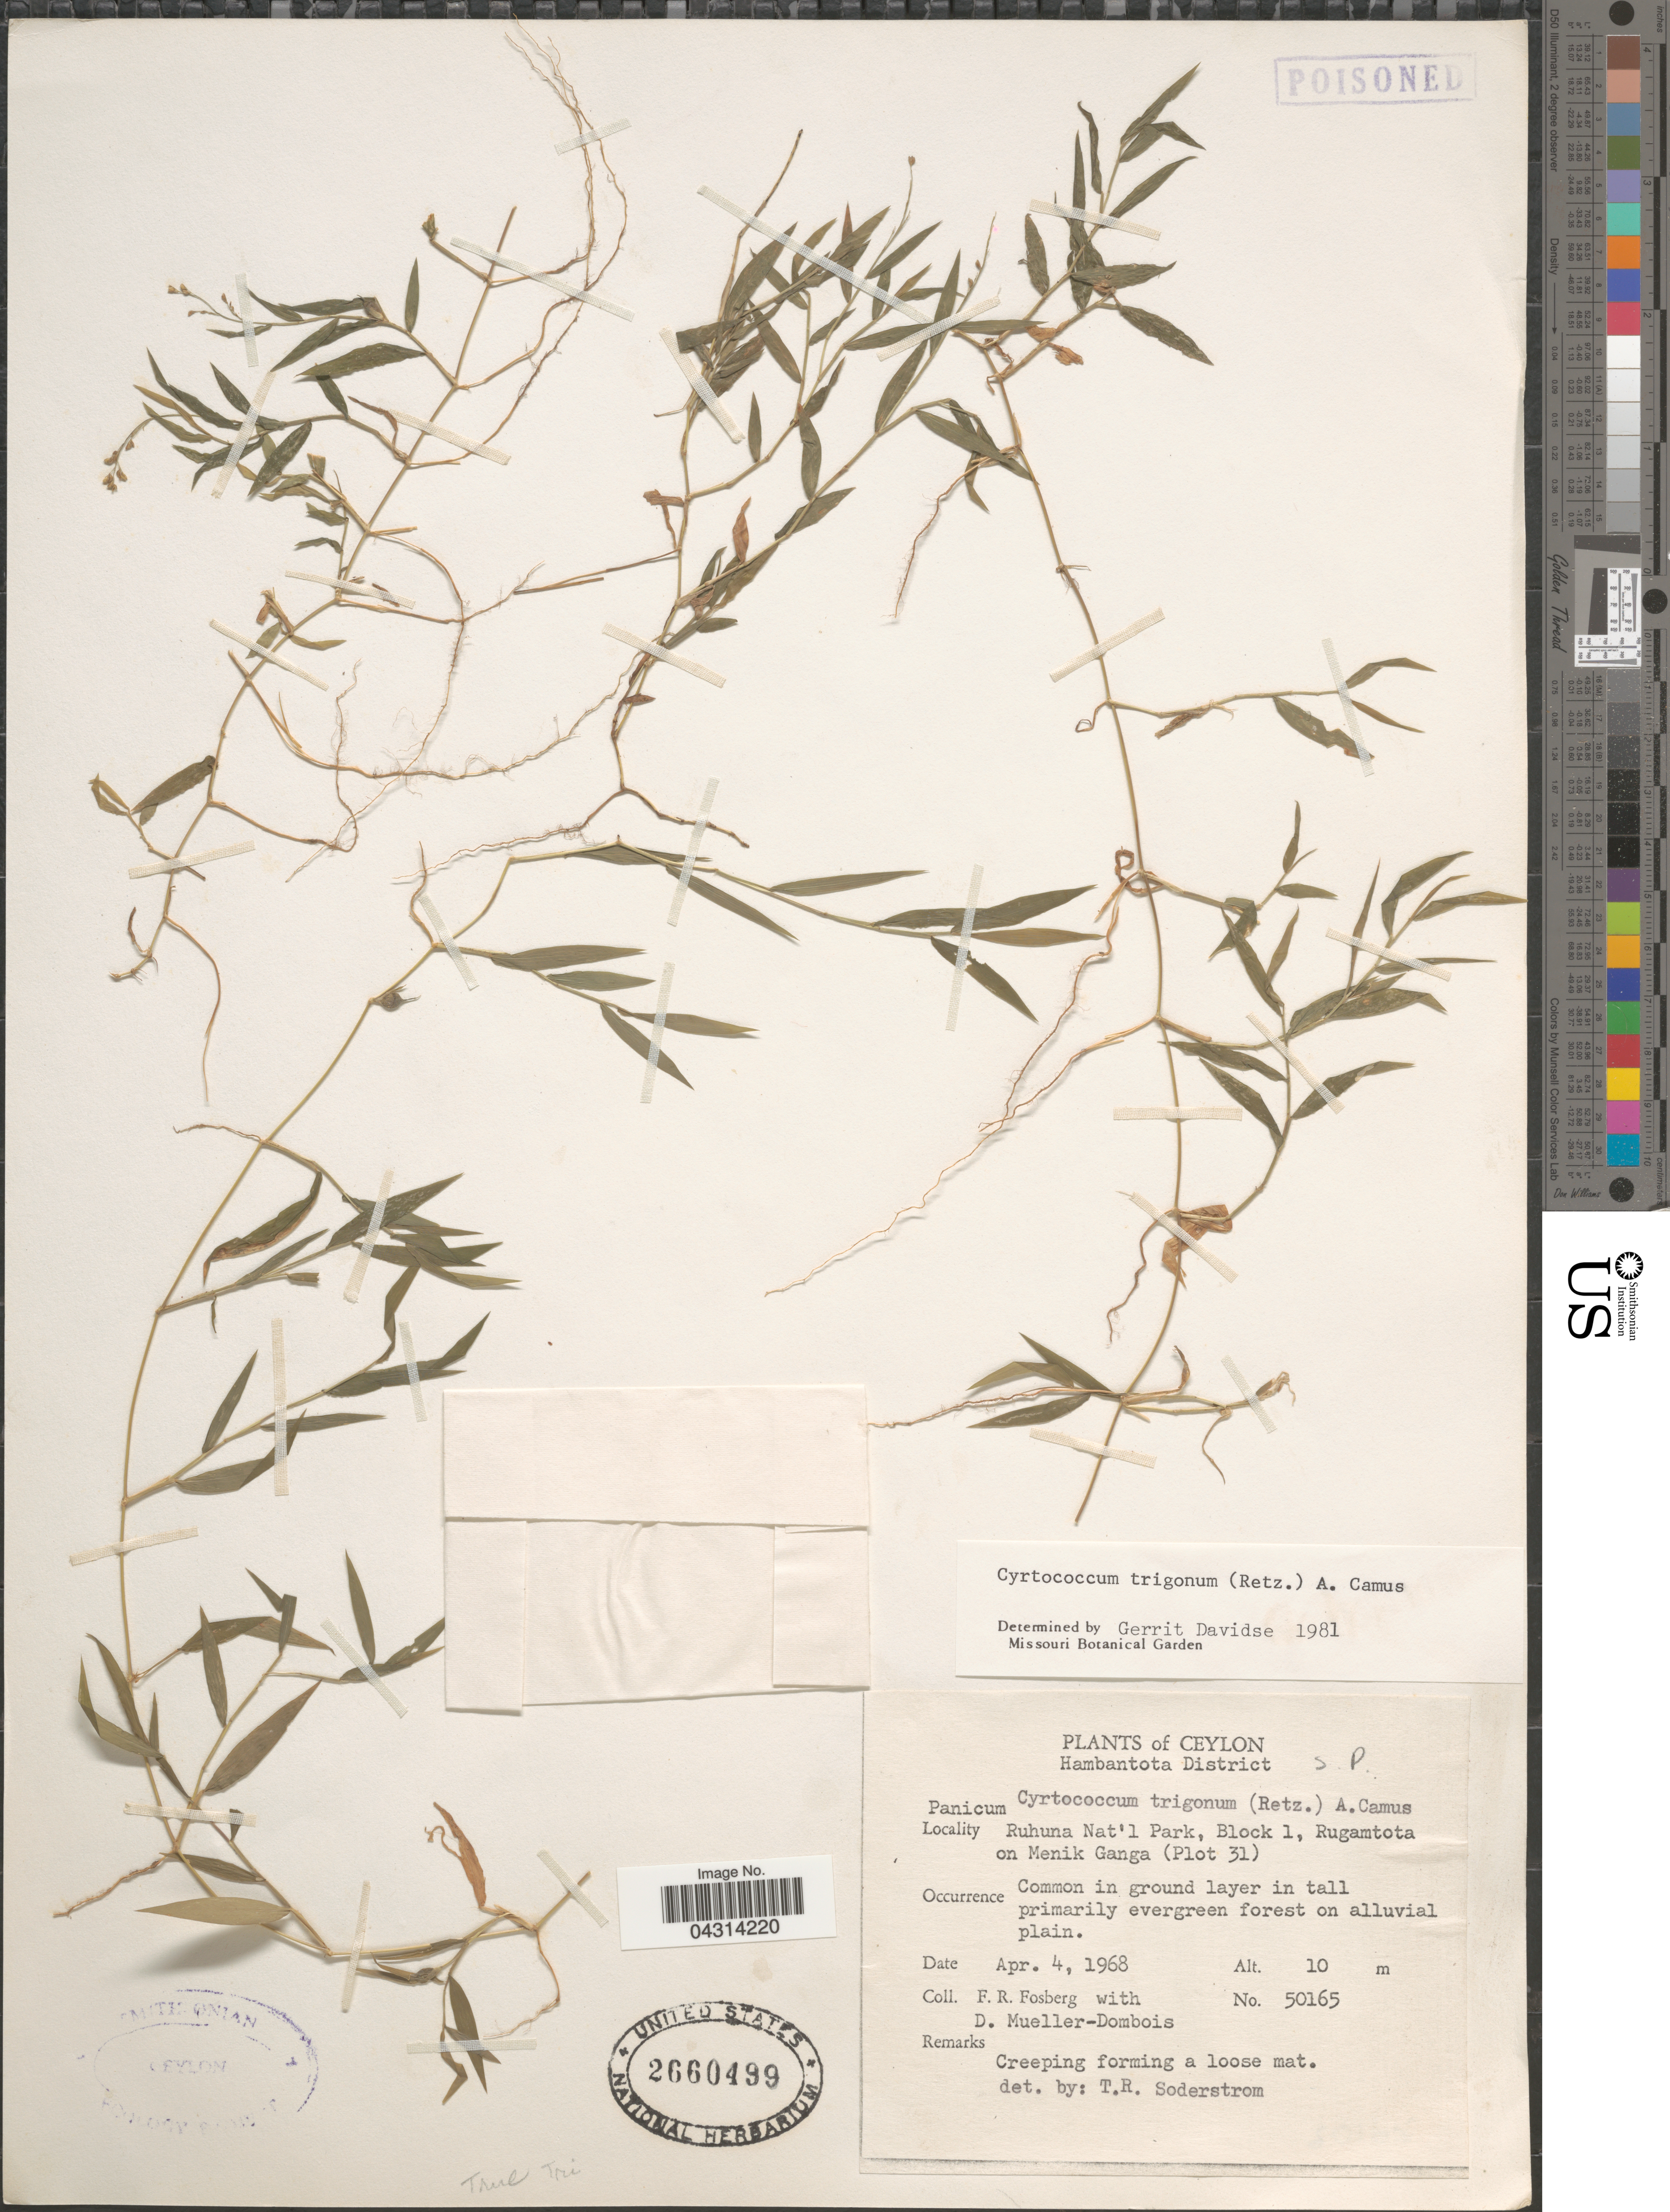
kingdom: Plantae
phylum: Tracheophyta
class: Liliopsida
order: Poales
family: Poaceae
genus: Cyrtococcum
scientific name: Cyrtococcum trigonum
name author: (Retz.) A. Camus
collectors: F. R. Fosberg & D. Mueller-Dombois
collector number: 50165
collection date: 1968-04-04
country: Sri Lanka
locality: Ceylon. Hambantota District. Ruhuna Nat'l Park, Block 1, Rugamtota on Menik Ganga (Plot 31).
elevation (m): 10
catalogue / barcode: US 2660499